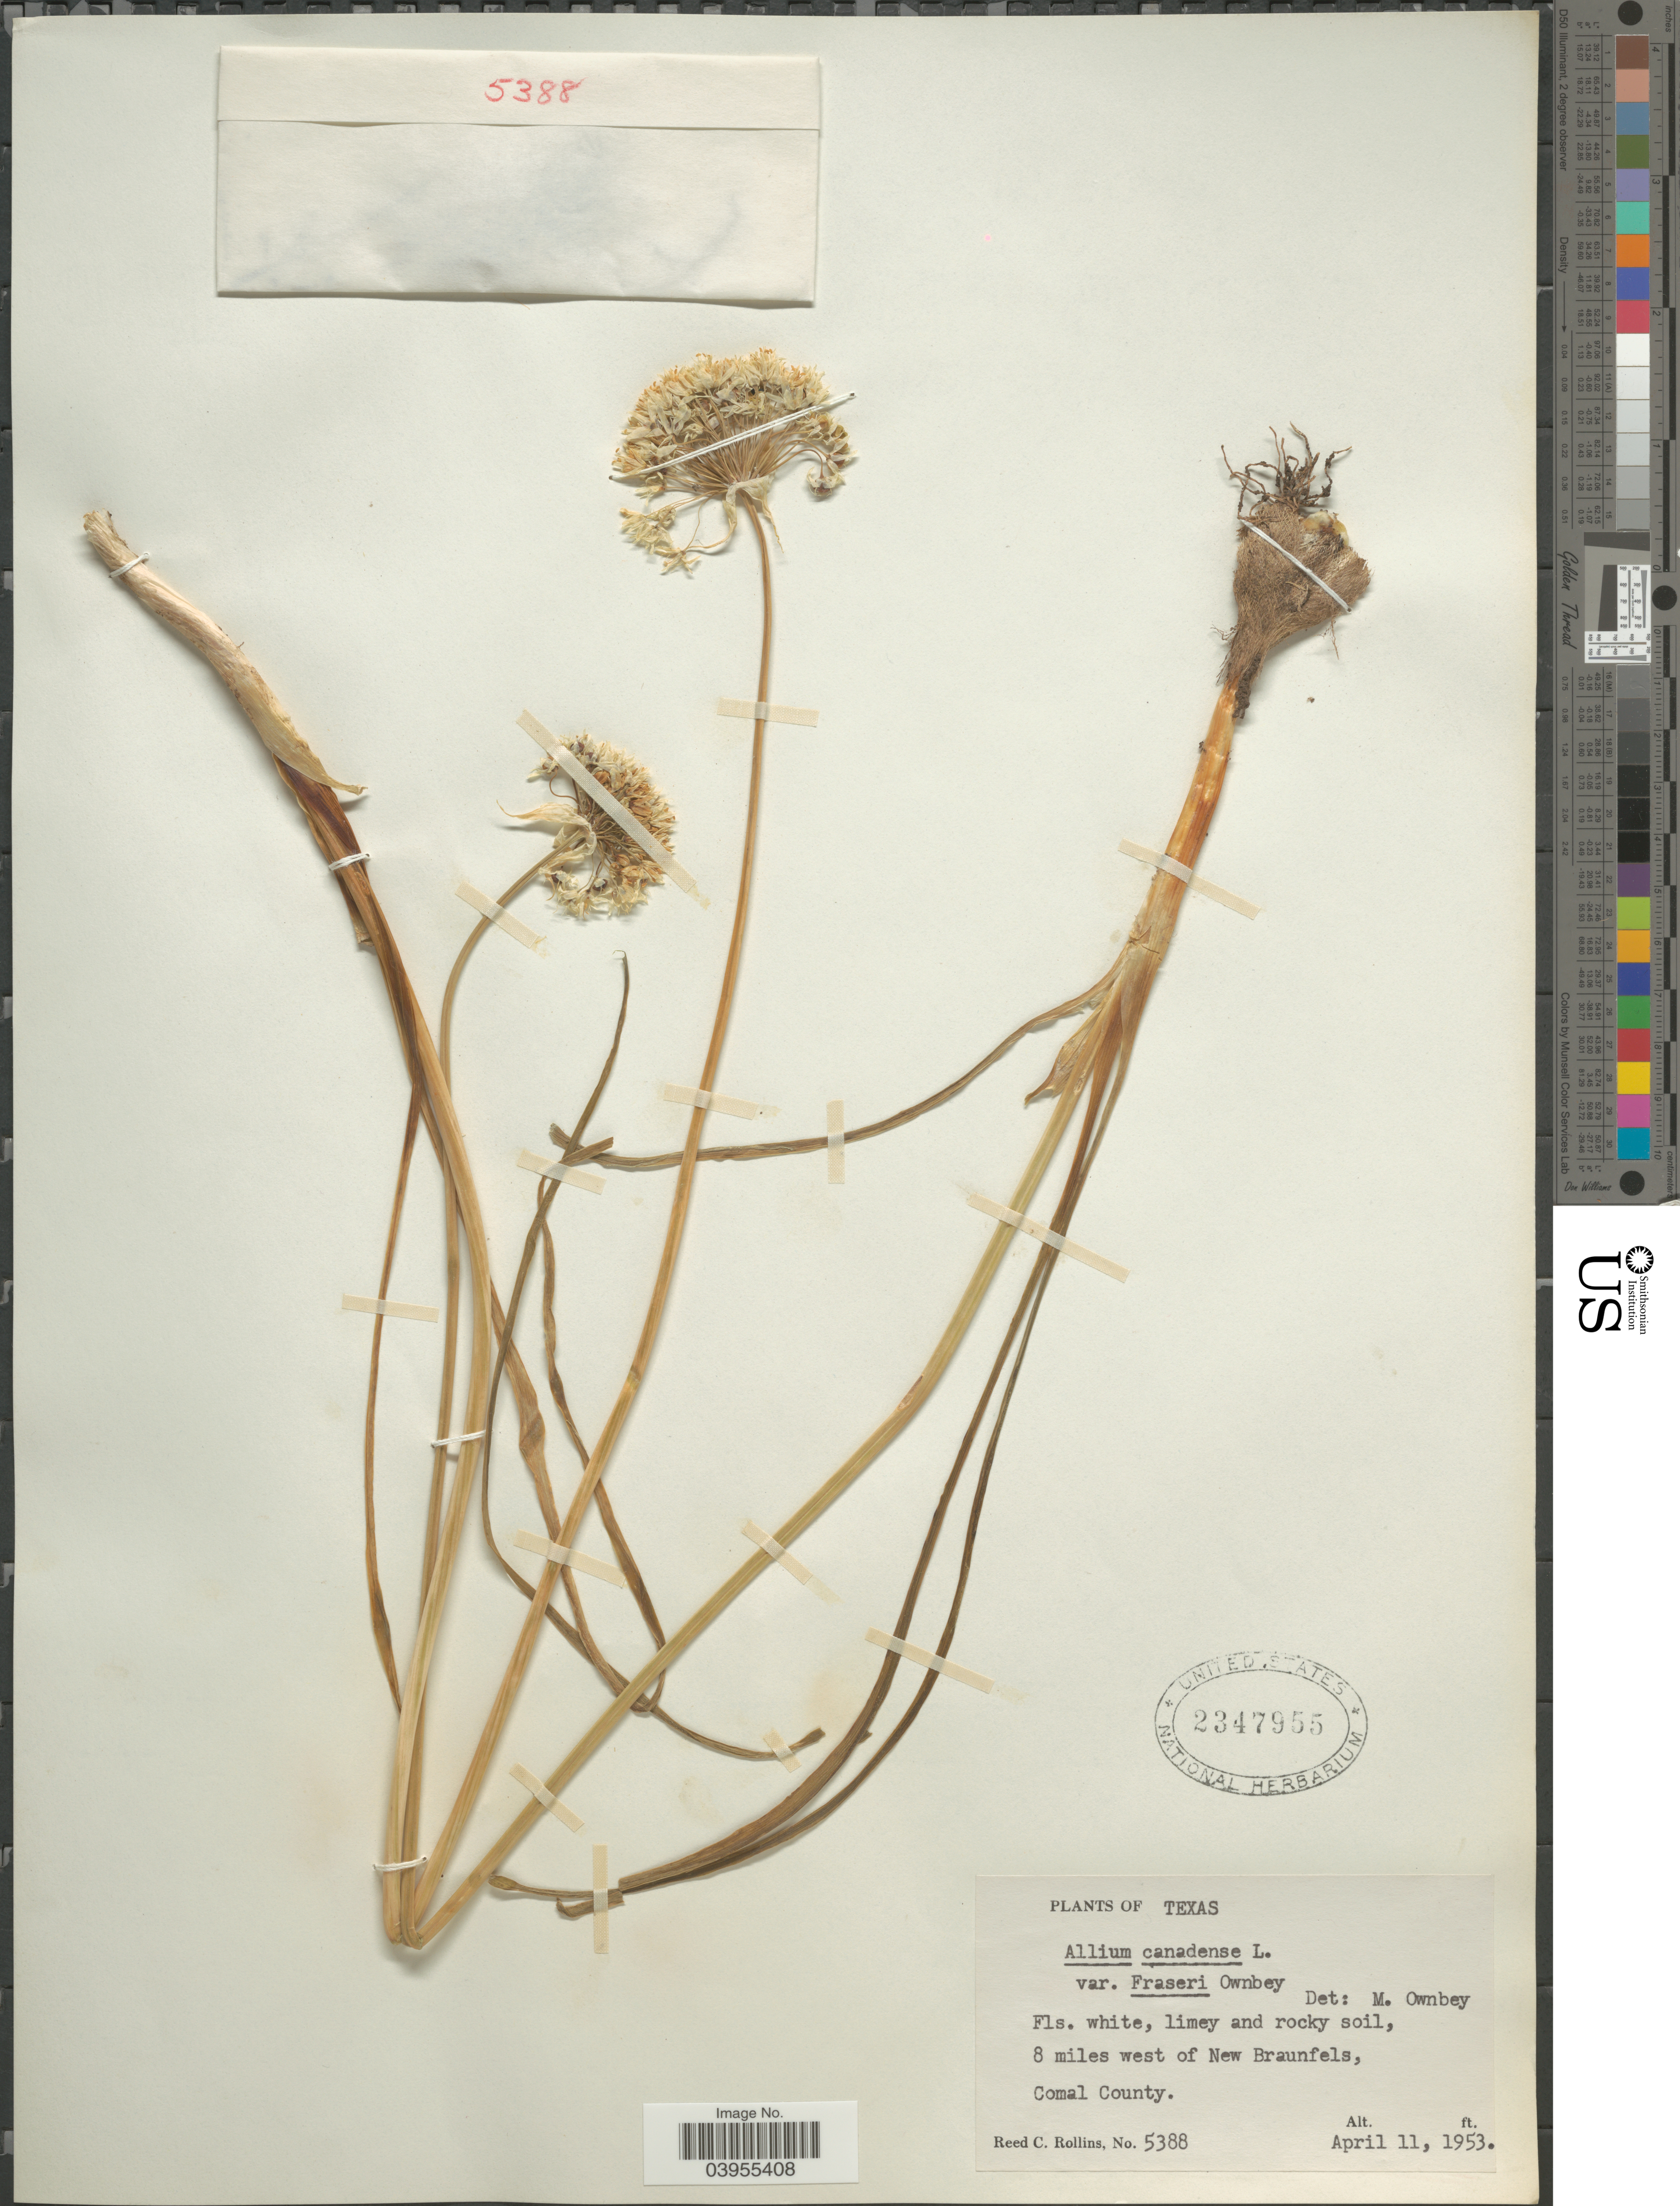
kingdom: Plantae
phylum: Tracheophyta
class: Liliopsida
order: Asparagales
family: Amaryllidaceae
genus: Allium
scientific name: Allium canadense var. fraseri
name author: Ownbey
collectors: R. C. Rollins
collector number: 5388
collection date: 1953-04-11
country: United States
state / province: Texas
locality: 8 miles west of New Braunfels, Comal County.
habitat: limey and rocky soil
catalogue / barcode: US 2347955